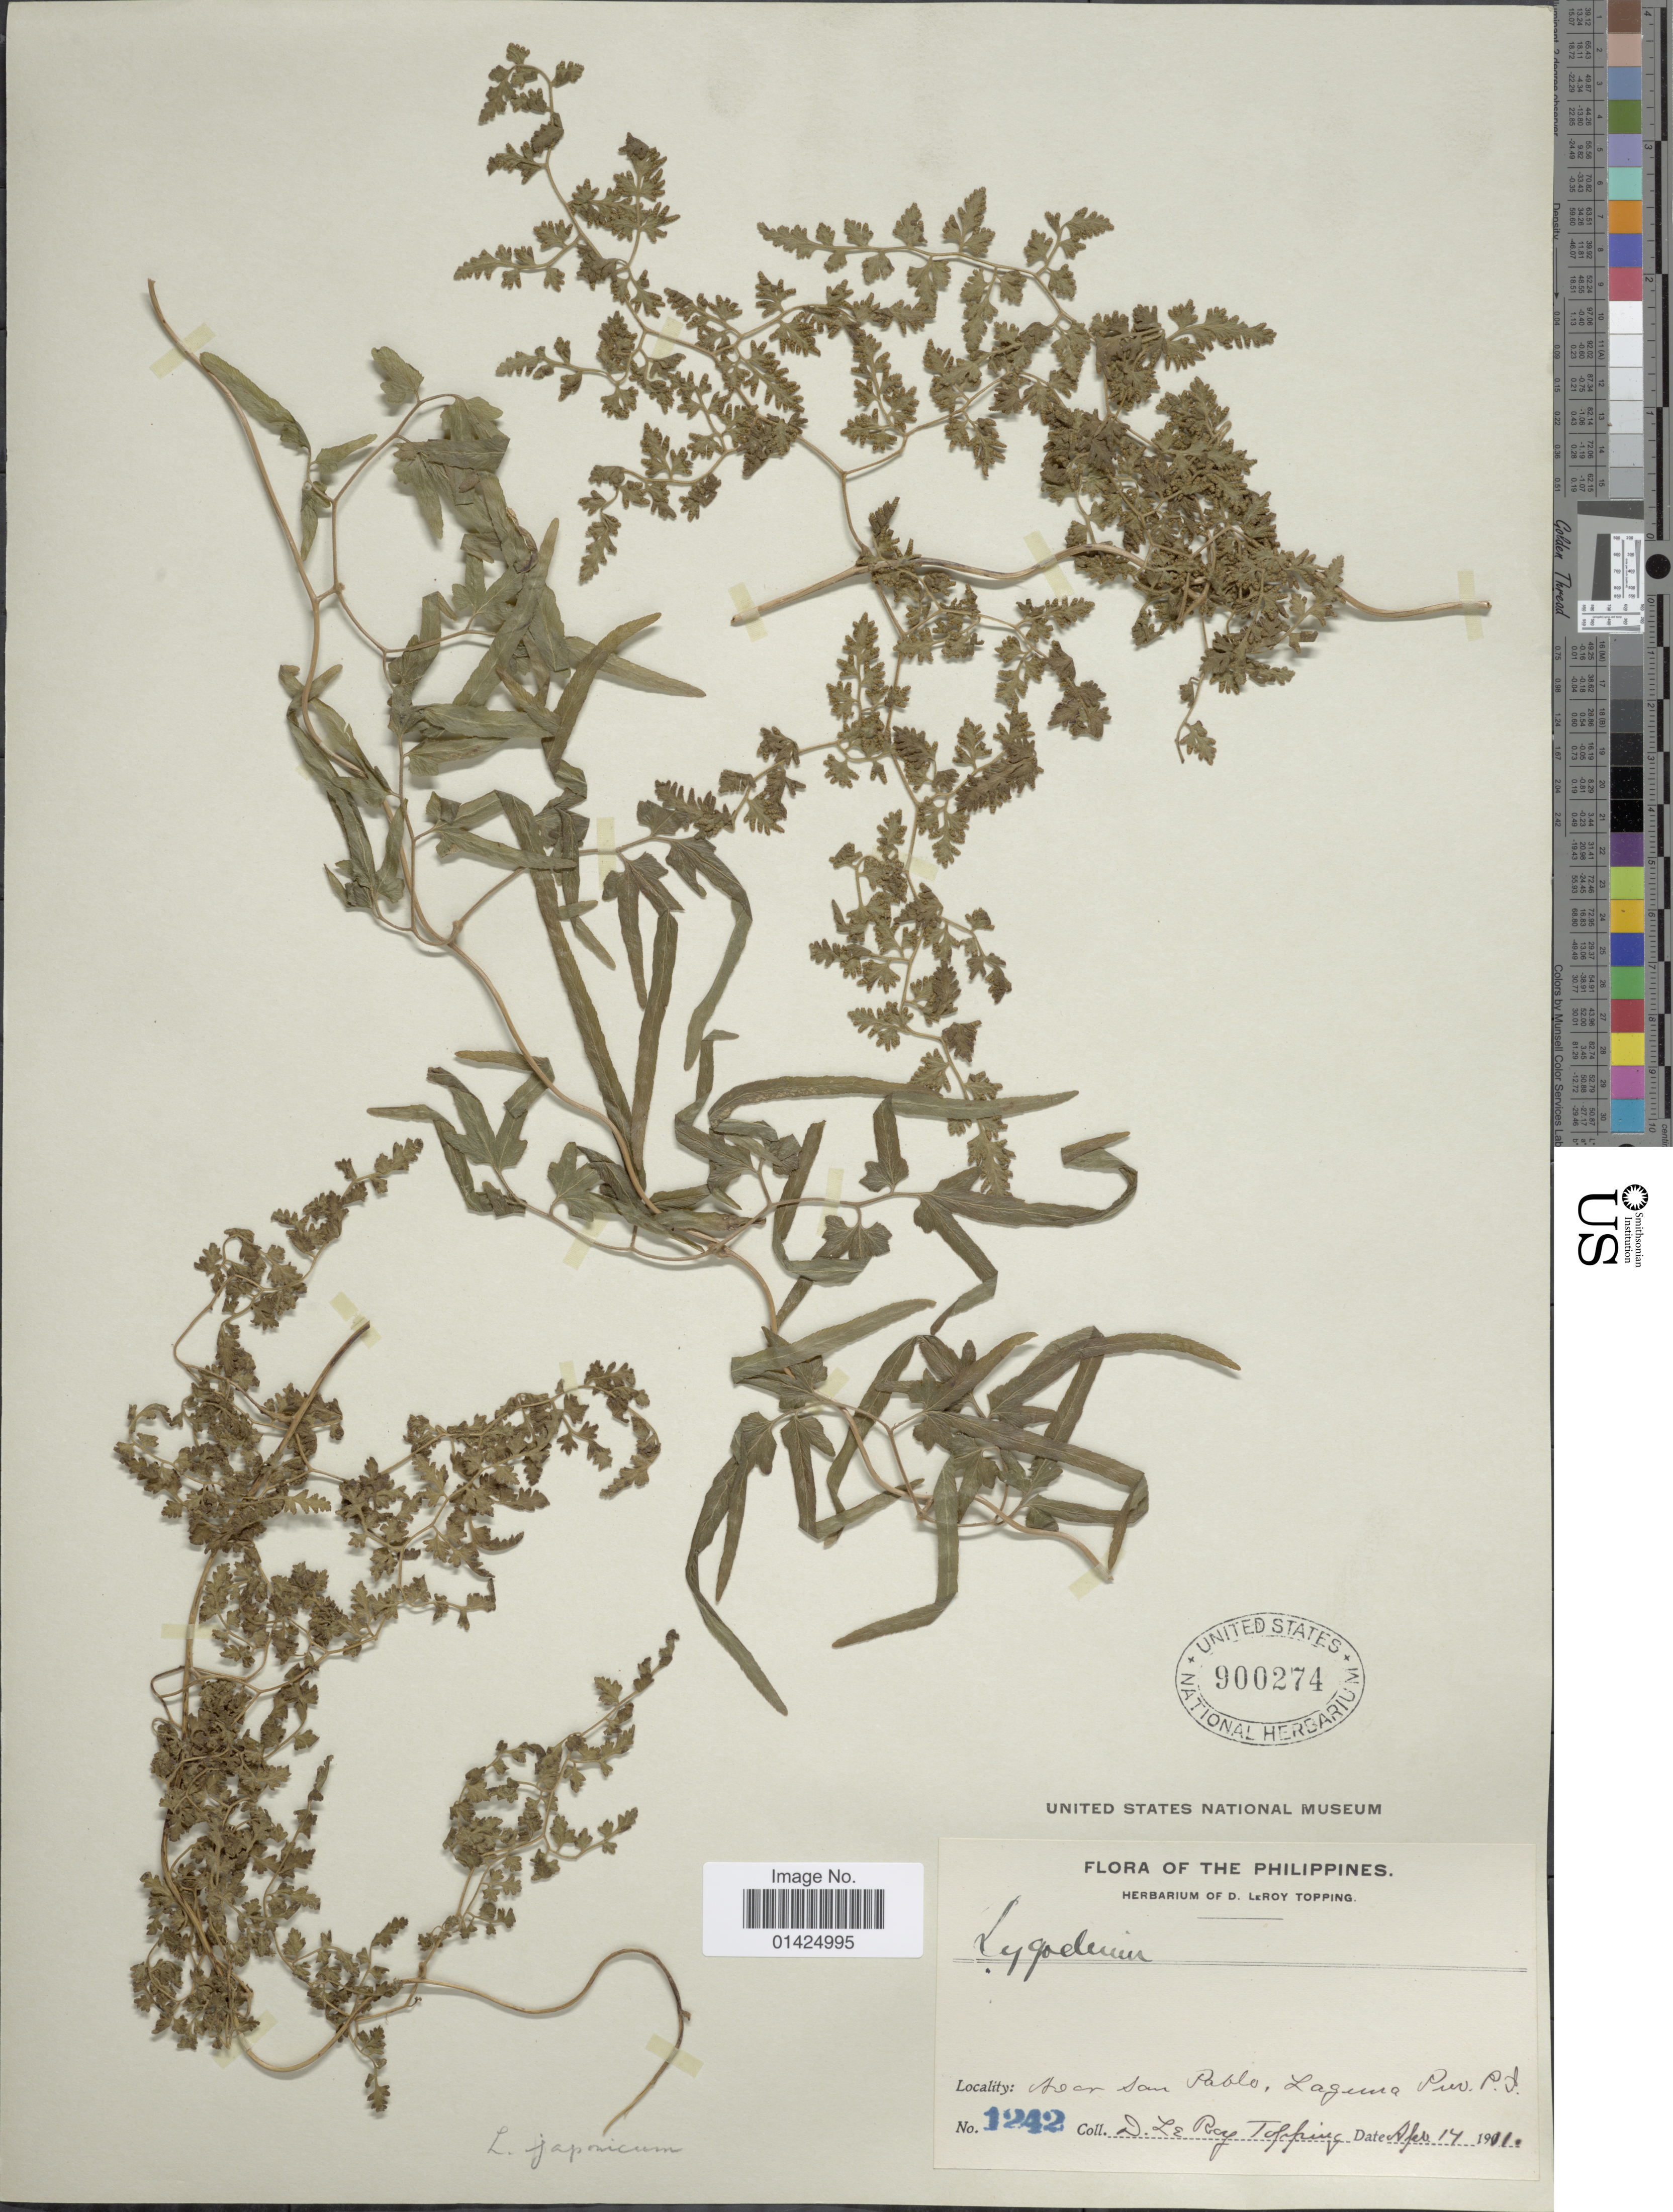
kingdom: Plantae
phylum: Tracheophyta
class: Polypodiopsida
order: Schizaeales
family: Lygodiaceae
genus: Lygodium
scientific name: Lygodium japonicum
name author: (Thunb.) Sw.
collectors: D. L. Topping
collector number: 1242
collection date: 1911-04-14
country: Philippines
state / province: Calabarzon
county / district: Laguna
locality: Near San Pablo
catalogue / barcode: US 900274